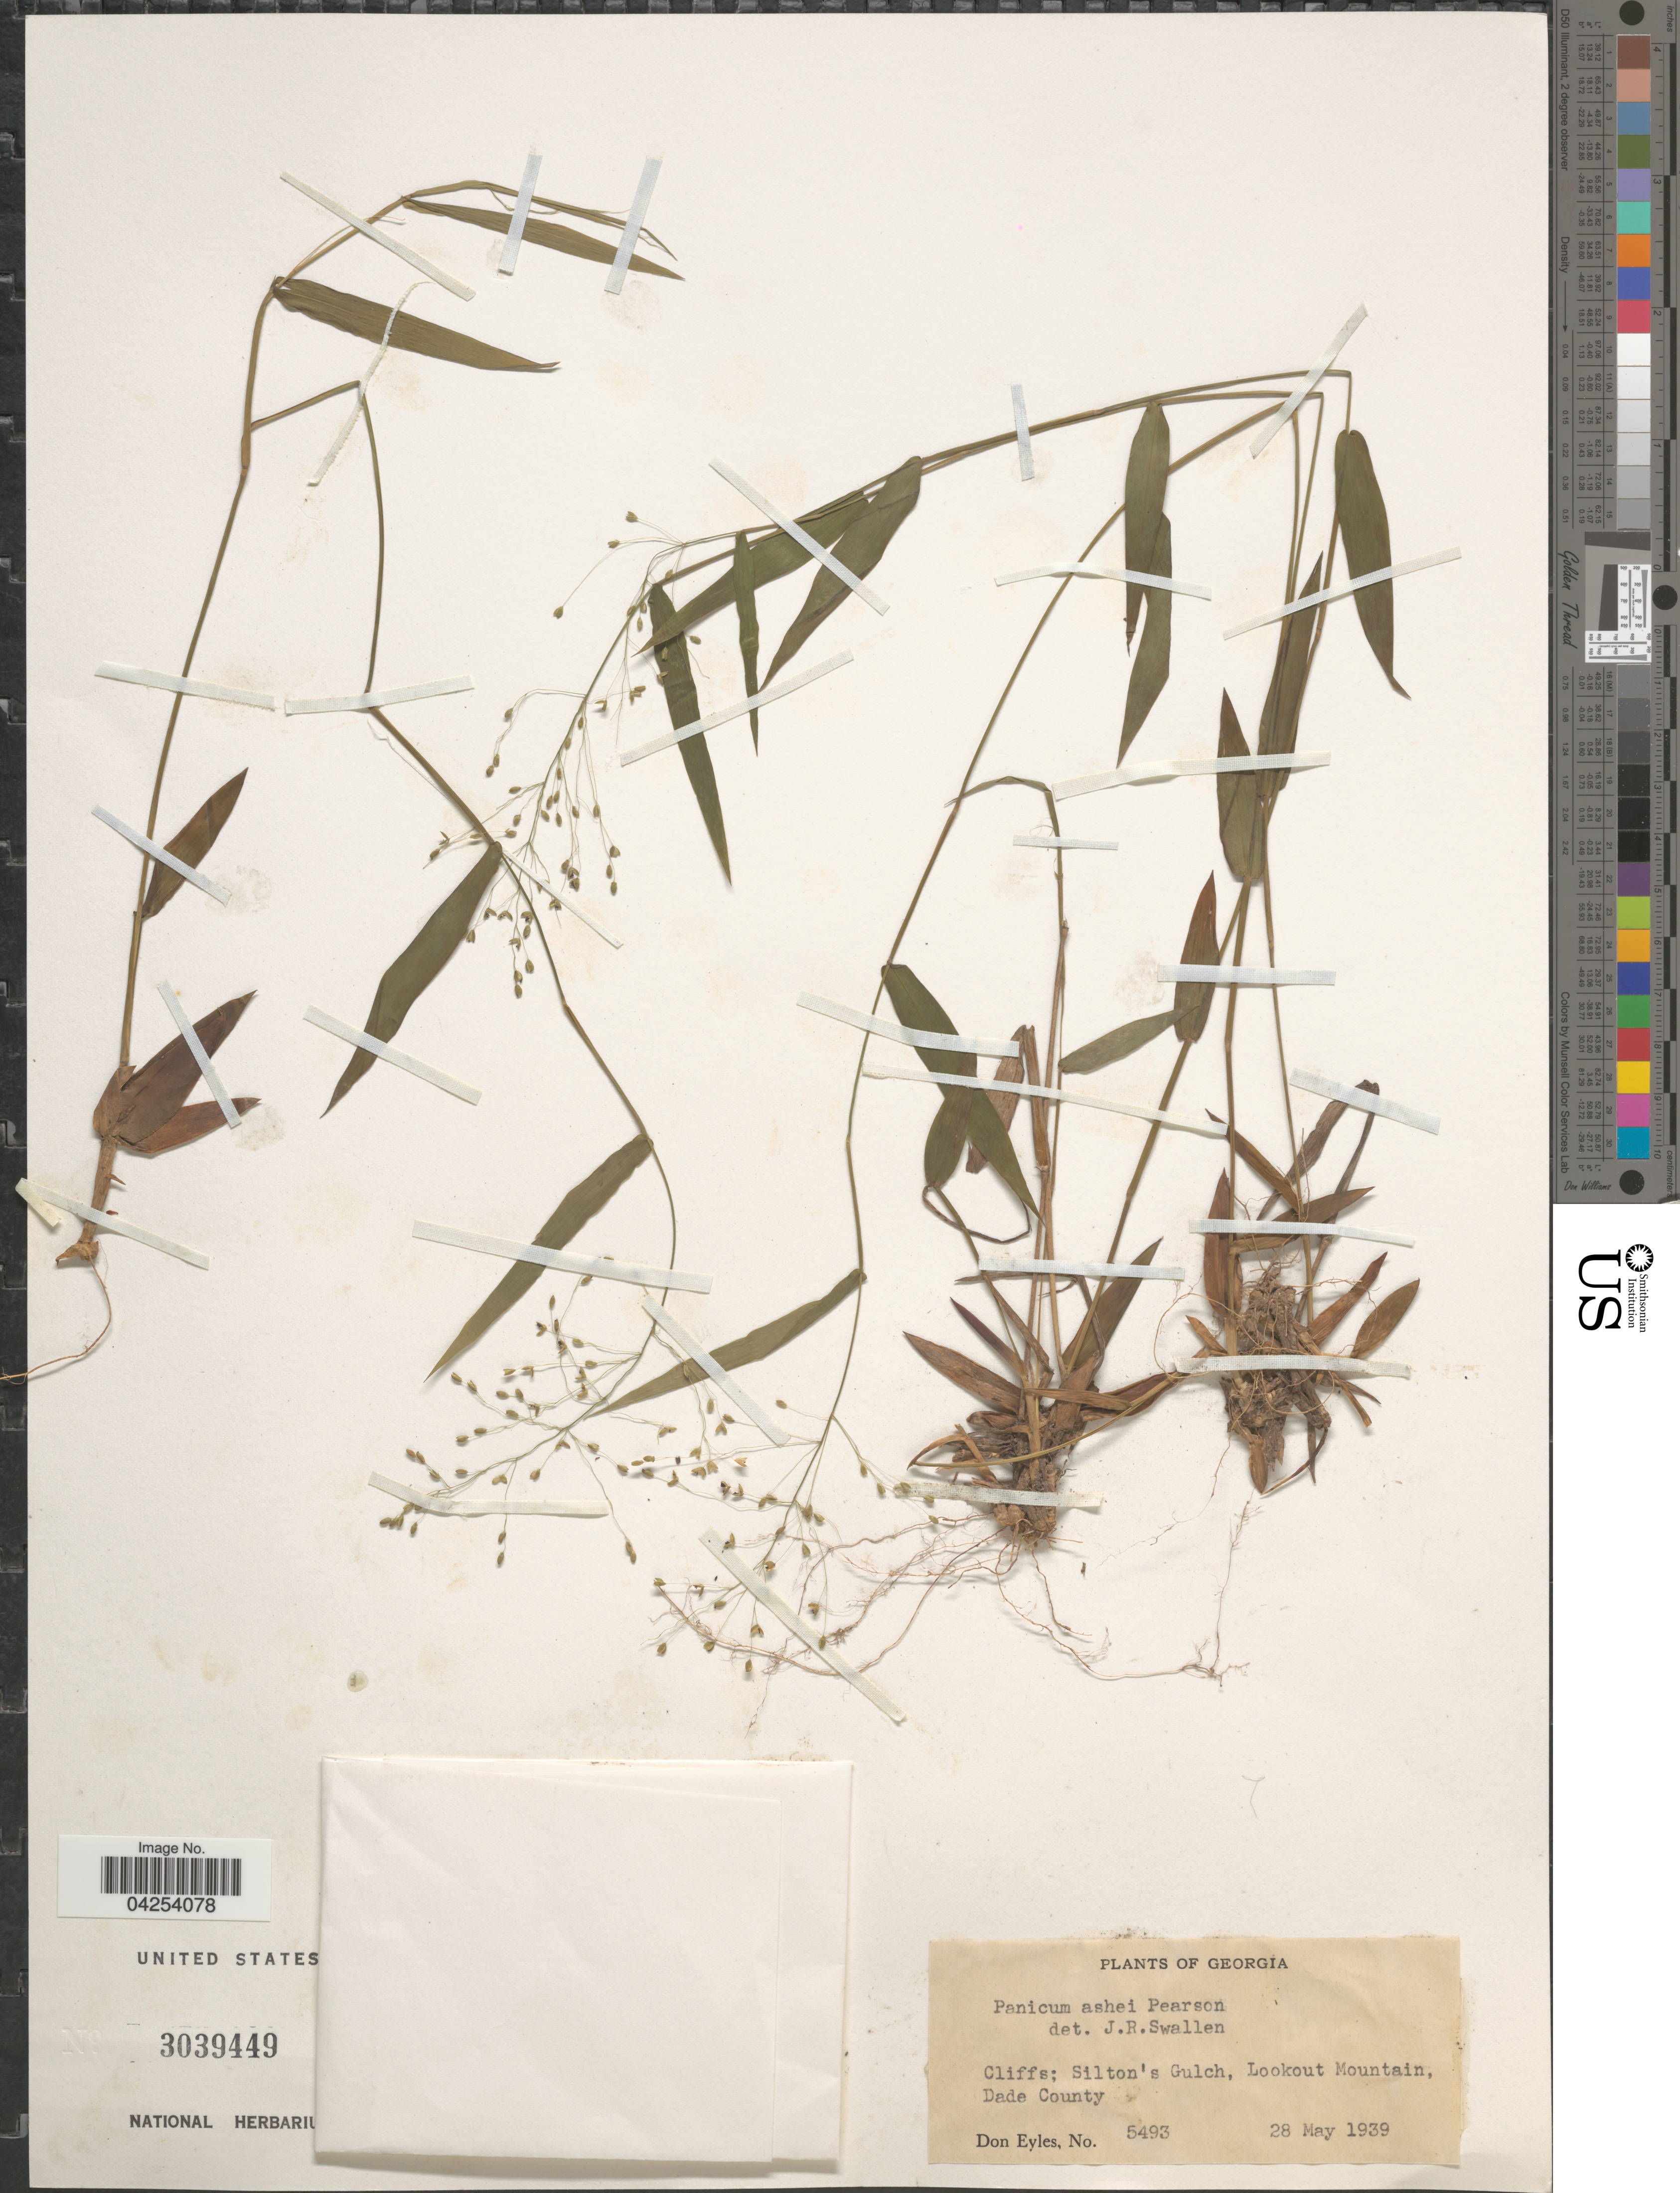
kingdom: Plantae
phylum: Tracheophyta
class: Liliopsida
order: Poales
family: Poaceae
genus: Dichanthelium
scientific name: Dichanthelium commutatum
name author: (Schult.) Gould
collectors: D. Eyles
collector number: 5493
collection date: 1939-05-28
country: United States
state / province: Georgia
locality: Cliffs; Silton's Gulch, Lookout Mountain, Dade County.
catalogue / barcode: US 3039449